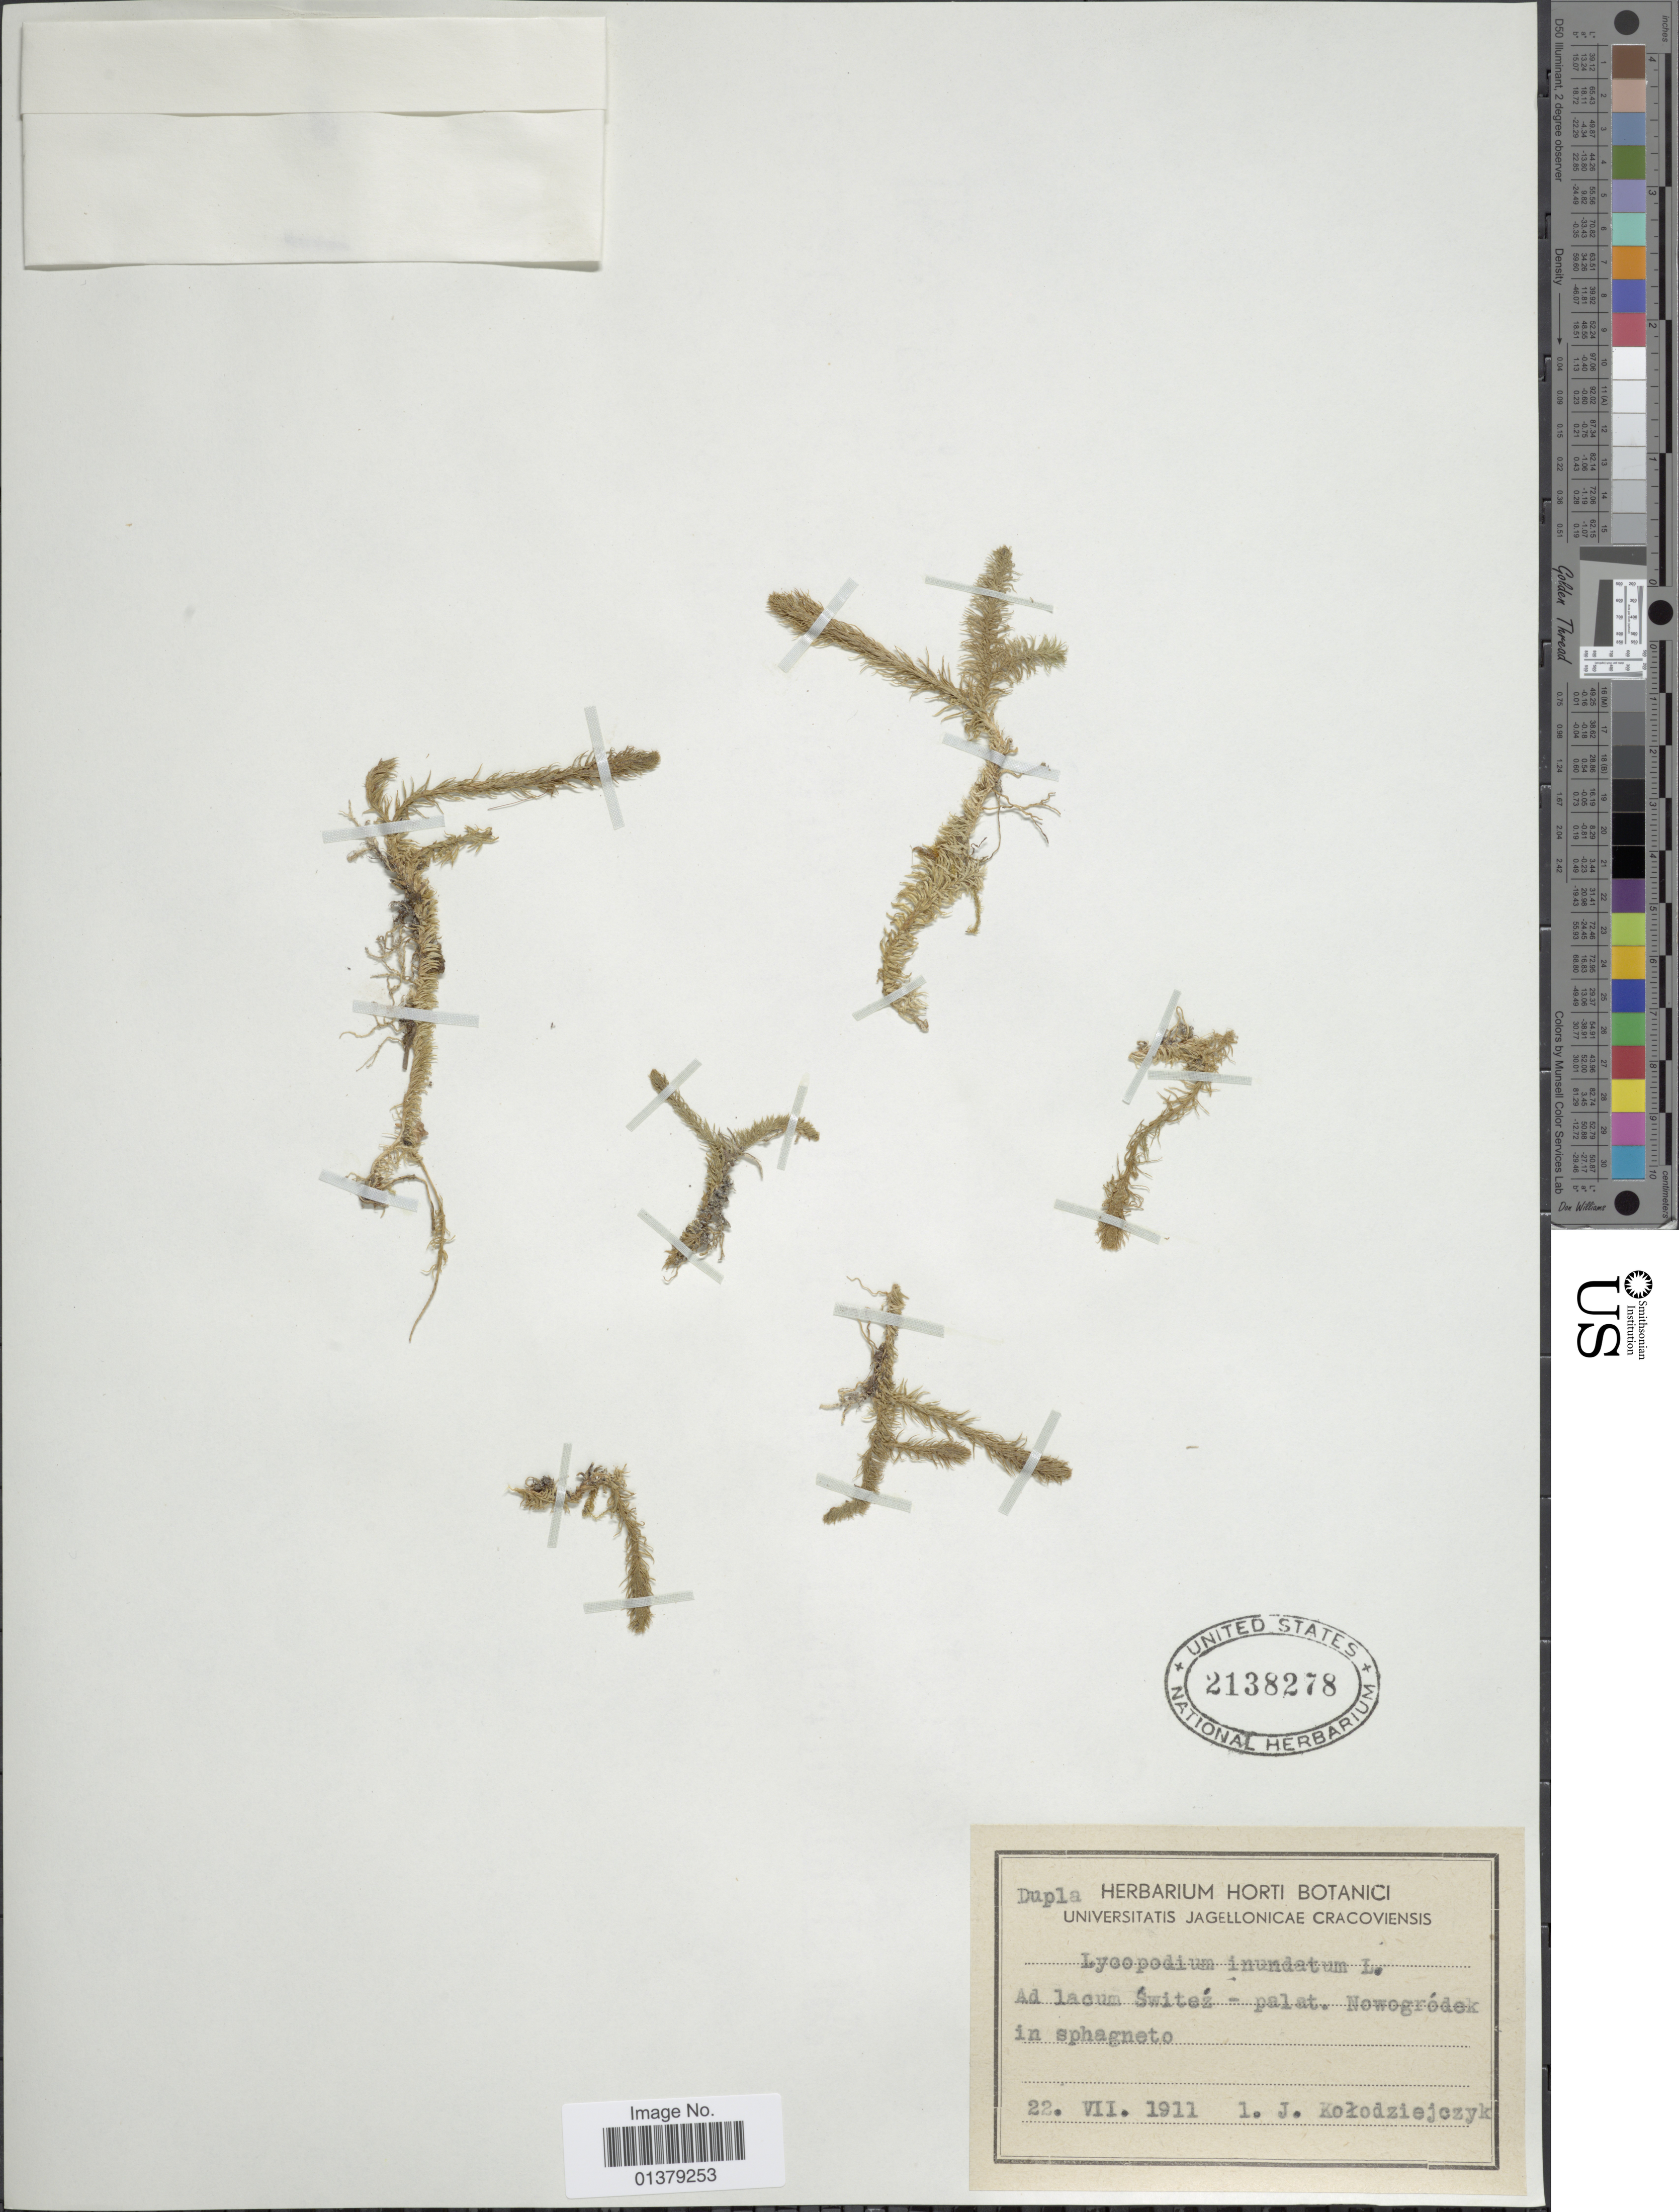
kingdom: Plantae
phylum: Tracheophyta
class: Lycopodiopsida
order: Lycopodiales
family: Lycopodiaceae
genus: Lycopodiella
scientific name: Lycopodiella inundata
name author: (L.) Holub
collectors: J. Kolodziejczyk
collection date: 1911-07-22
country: Belarus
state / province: Hrodna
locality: Ad lacum Switez - palat. Nowogródek in sphagneto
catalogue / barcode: US 2138278